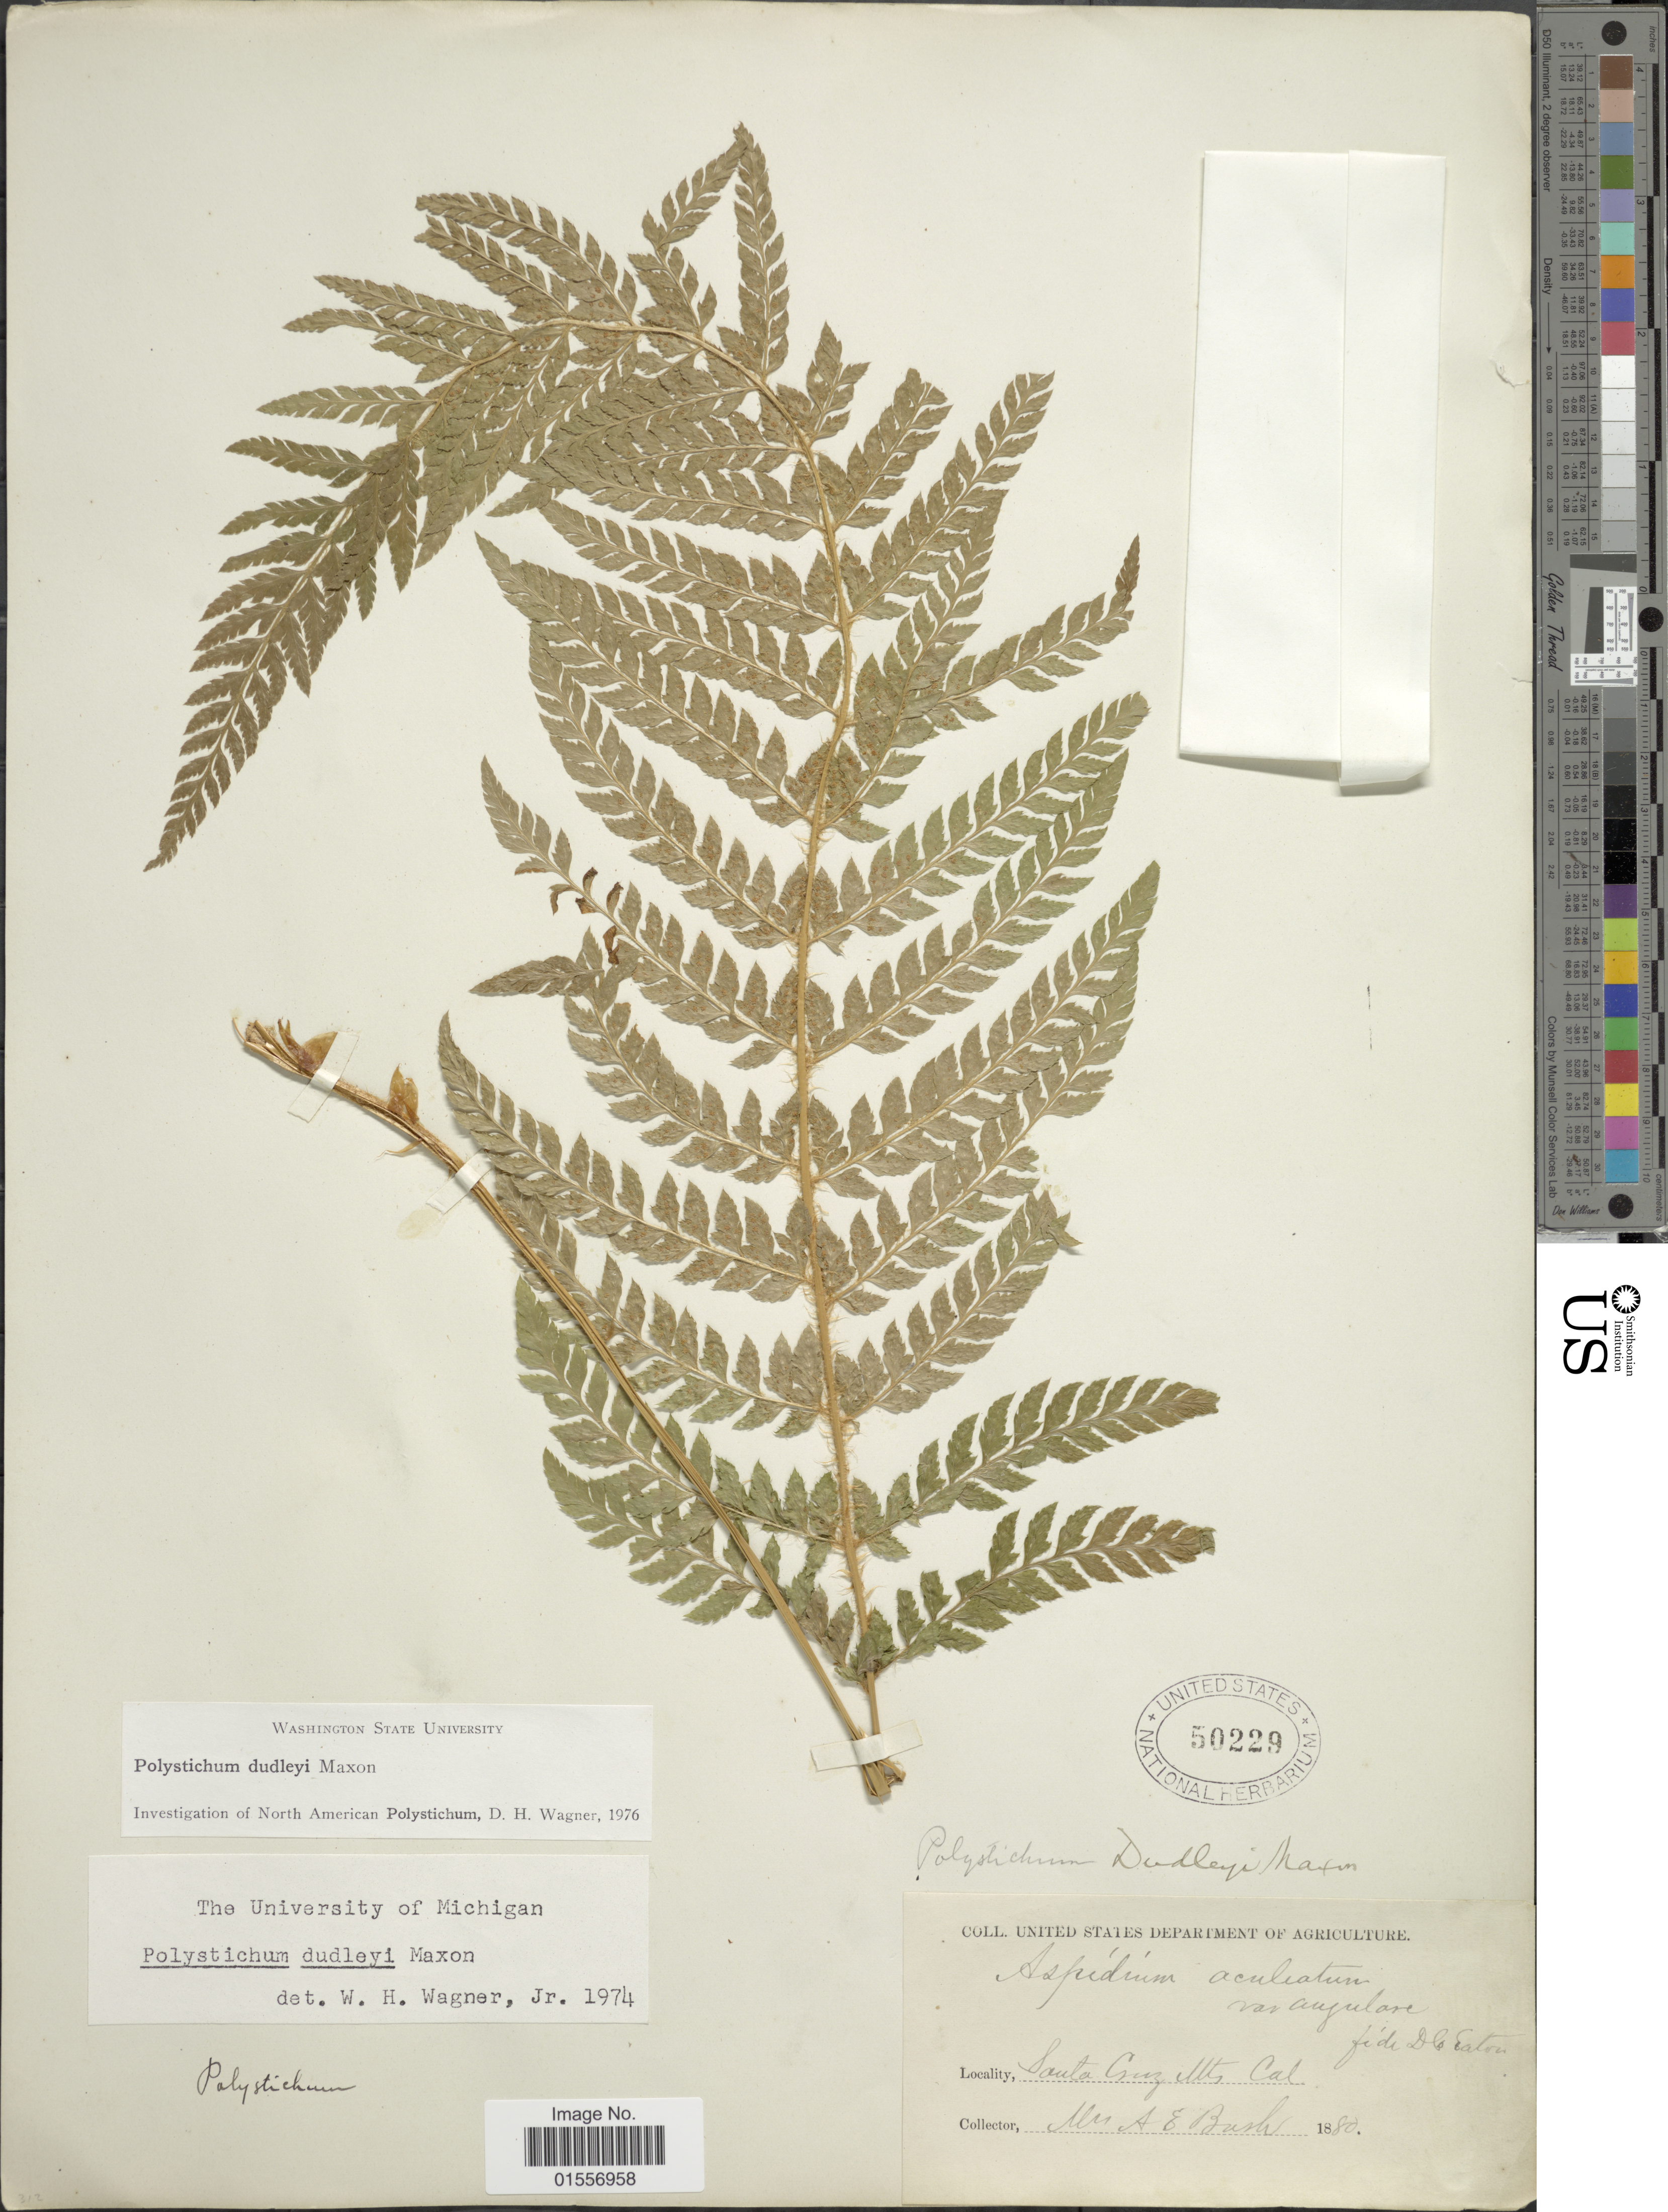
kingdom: Plantae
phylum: Tracheophyta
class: Polypodiopsida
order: Polypodiales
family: Dryopteridaceae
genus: Polystichum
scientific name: Polystichum dudleyi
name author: Maxon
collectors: A. E. Bush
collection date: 1880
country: United States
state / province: California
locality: Santa Cruz Mts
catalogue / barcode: US 50229